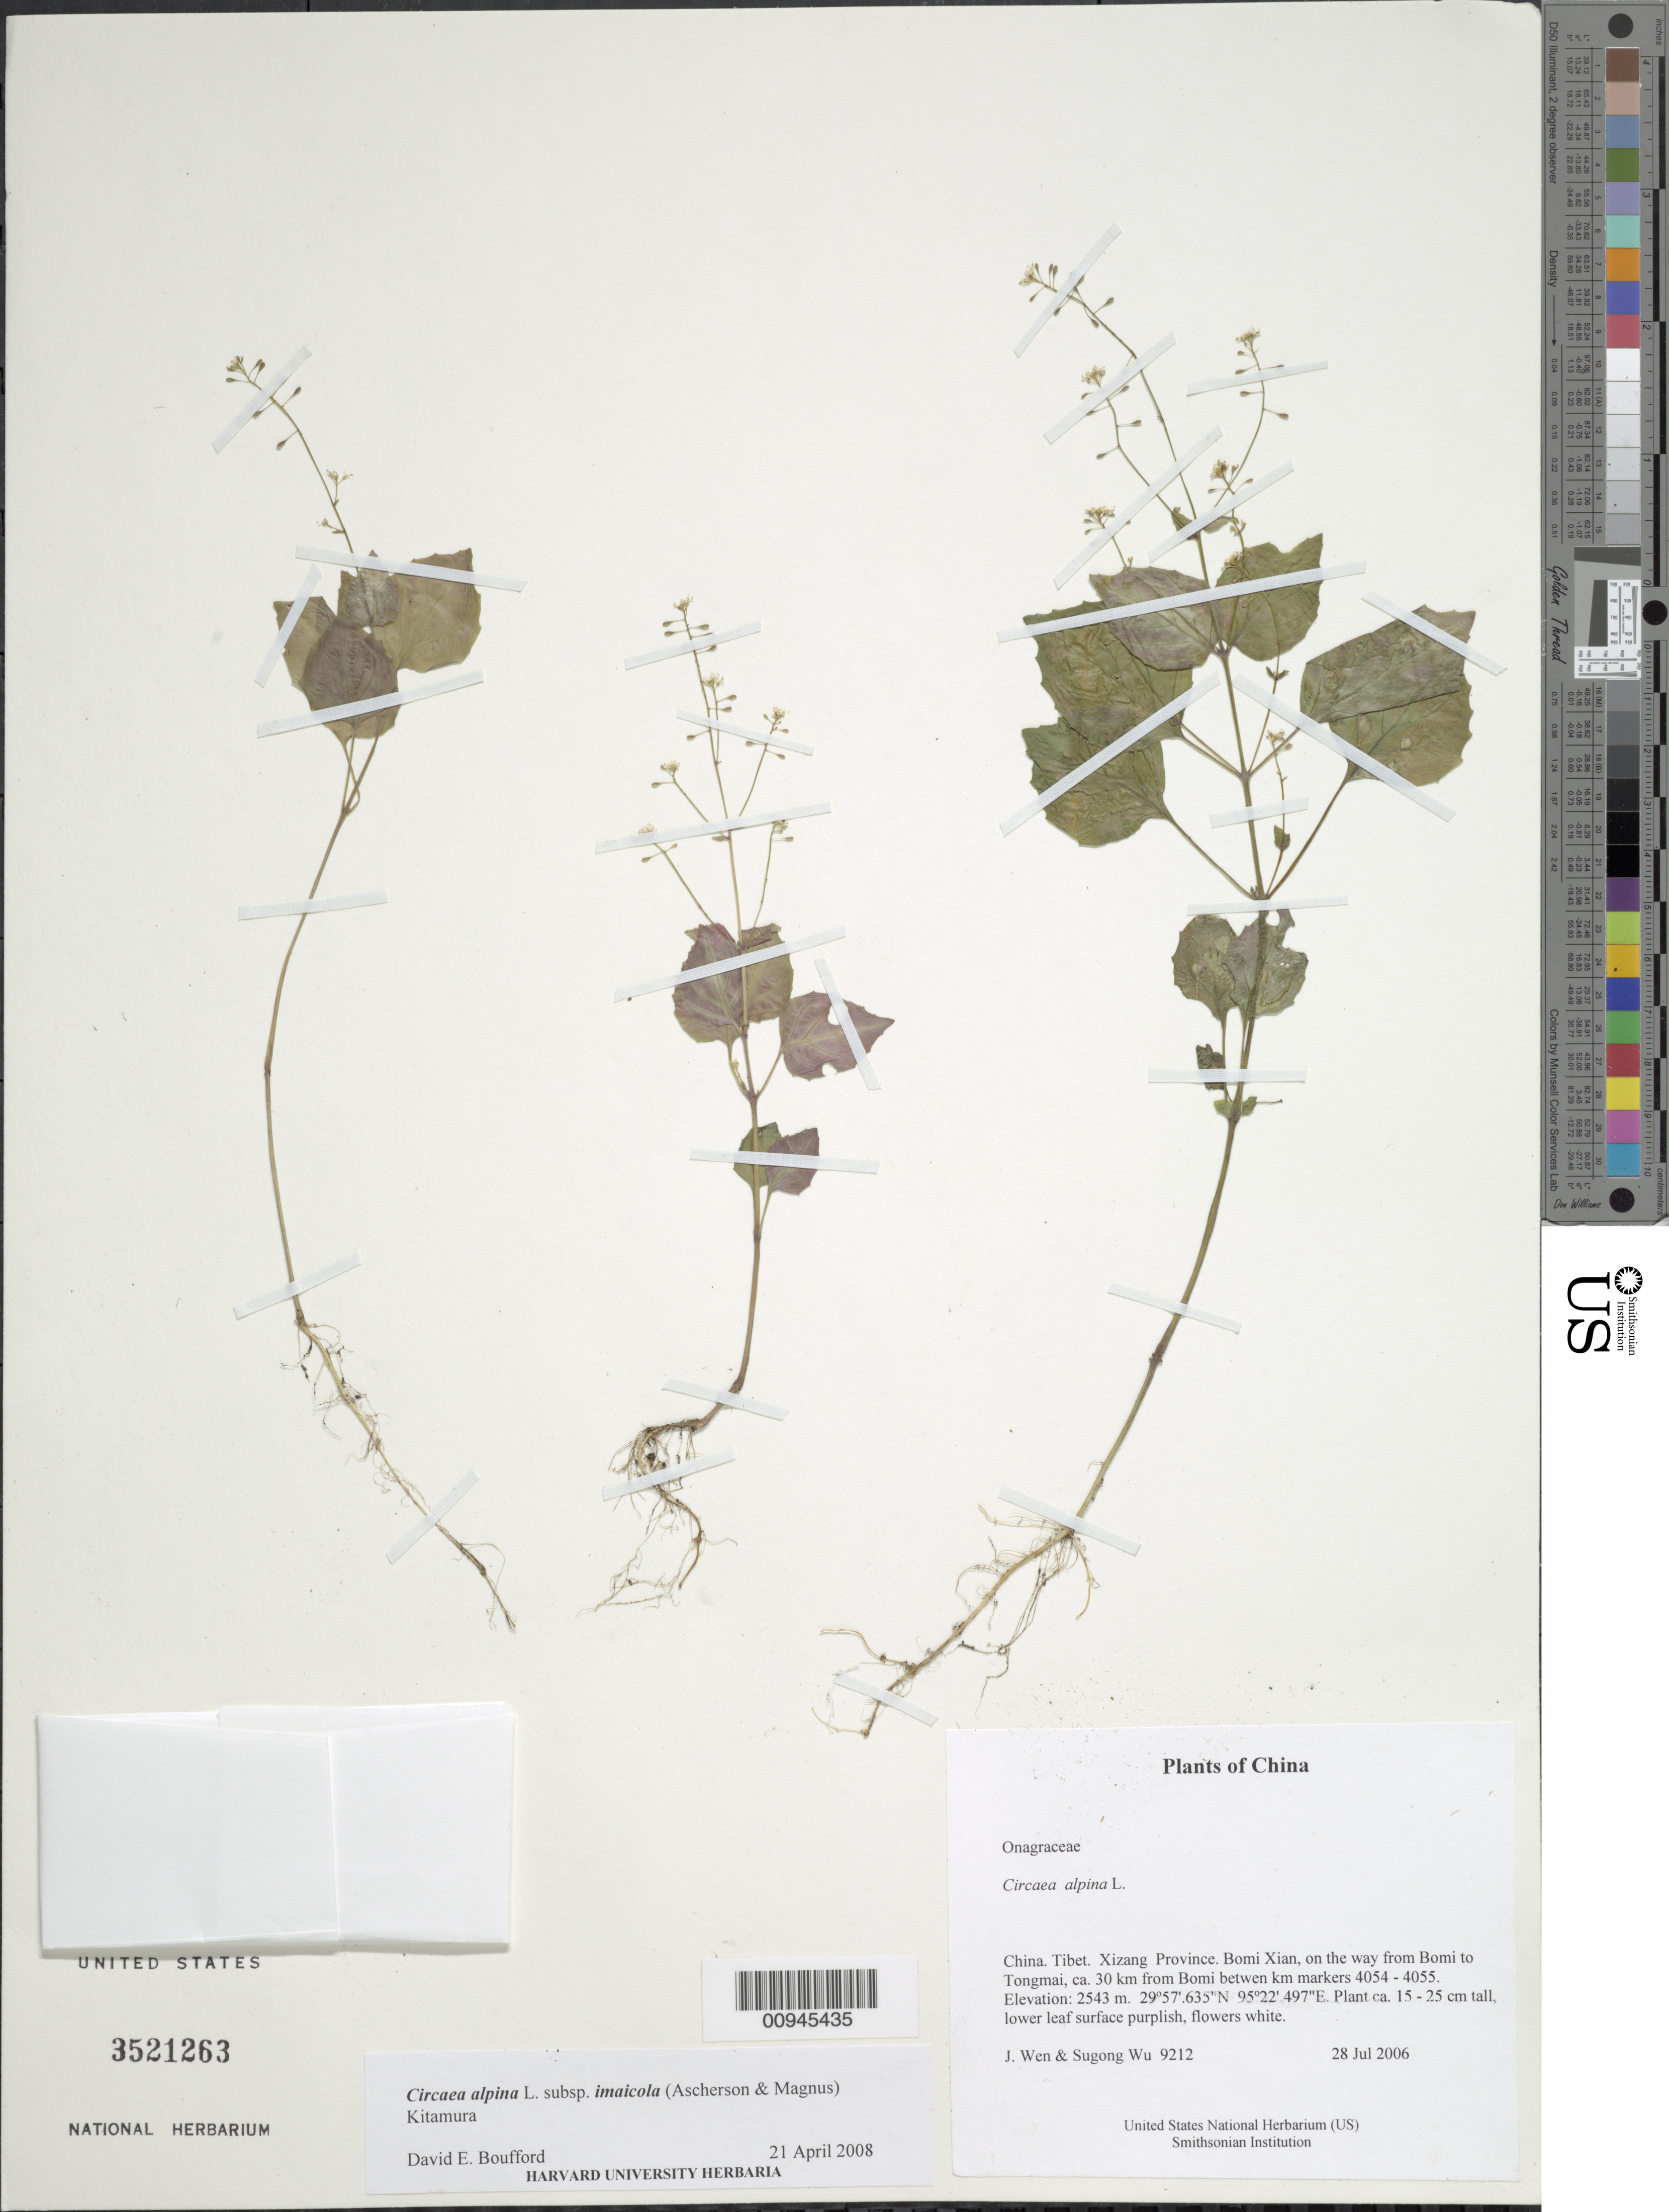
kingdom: Plantae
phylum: Tracheophyta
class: Magnoliopsida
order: Myrtales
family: Onagraceae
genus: Circaea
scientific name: Circaea alpina subsp. imaicola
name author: (Asch. & Magnus) Kitam.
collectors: J. Wen & Sugong Wu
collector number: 9212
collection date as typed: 28 Jul 2006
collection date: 2006-07-28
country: China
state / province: Xizang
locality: Xizang Province. Bomi Xian, on the way from Bomi to Tongmai, ca. 30 km from Bomi between km markers 4054 - 4055.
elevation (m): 2543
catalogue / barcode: US 3521263